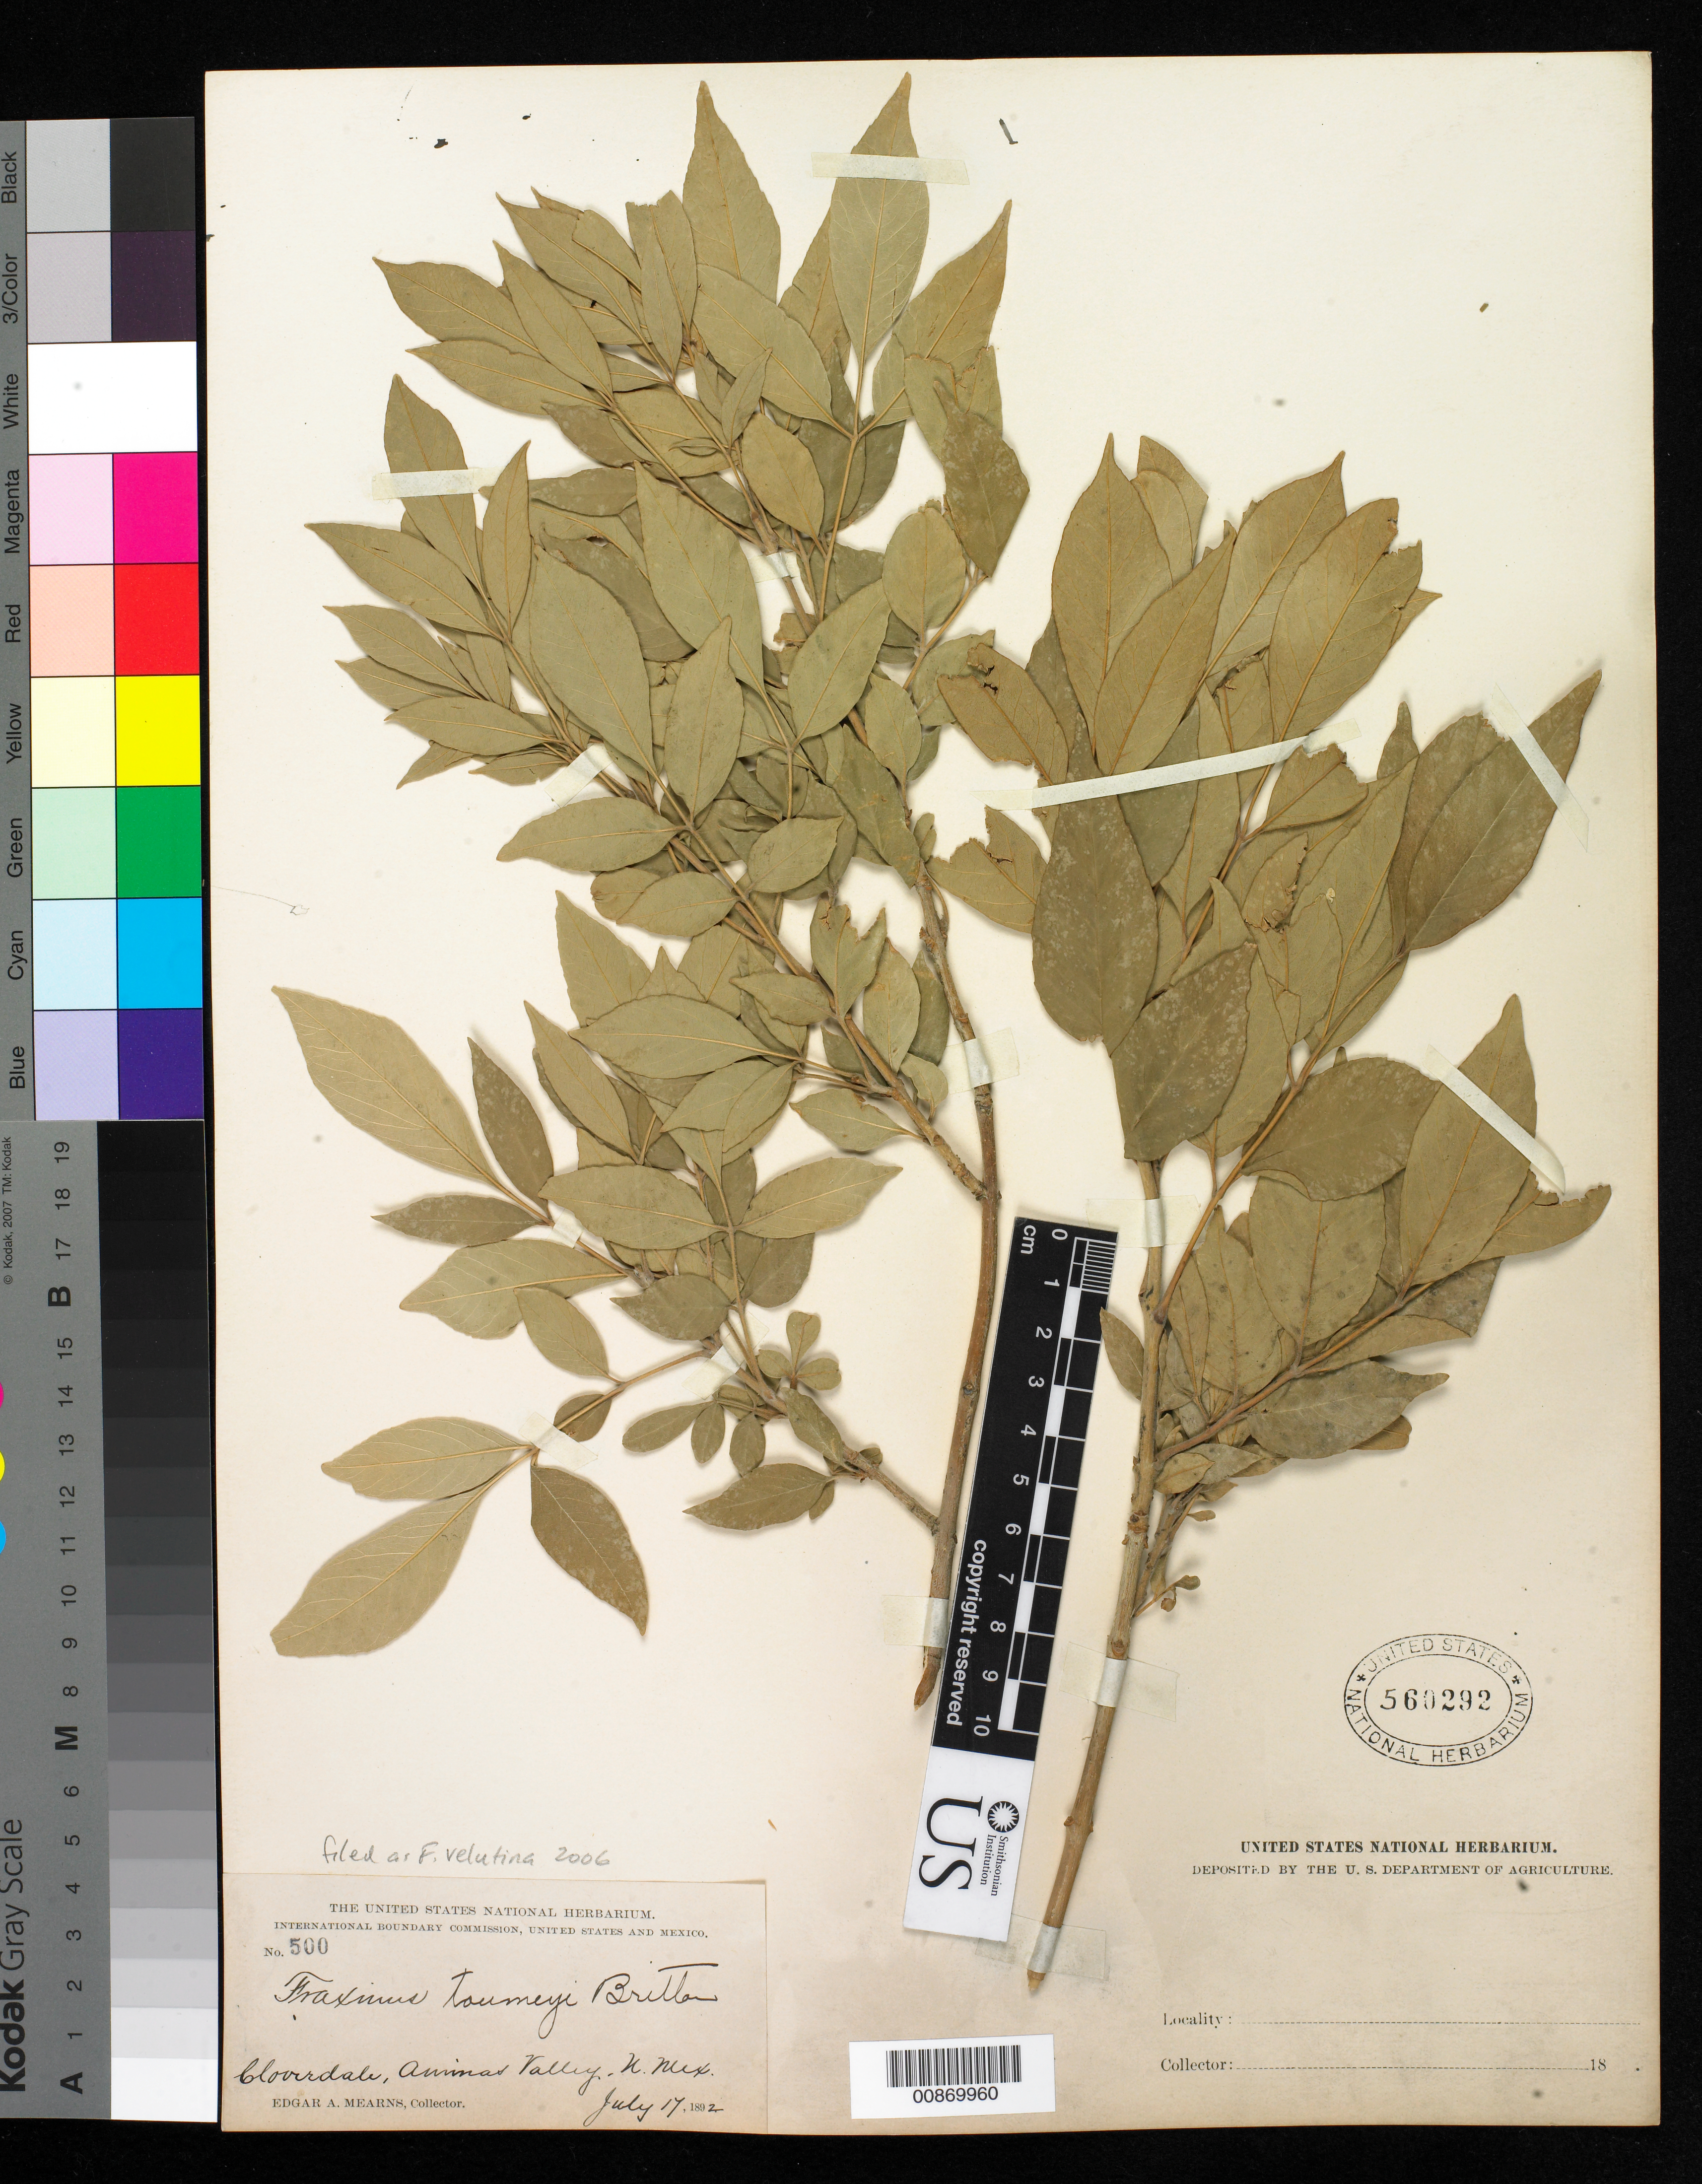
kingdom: Plantae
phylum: Tracheophyta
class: Magnoliopsida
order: Lamiales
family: Oleaceae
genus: Fraxinus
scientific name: Fraxinus velutina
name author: Torr.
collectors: E. A. Mearns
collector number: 500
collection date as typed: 17 Jul 1892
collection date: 1892-07-17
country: United States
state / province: New Mexico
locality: Cloverdale, Animas Valley, New Mexico.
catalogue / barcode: US 560292